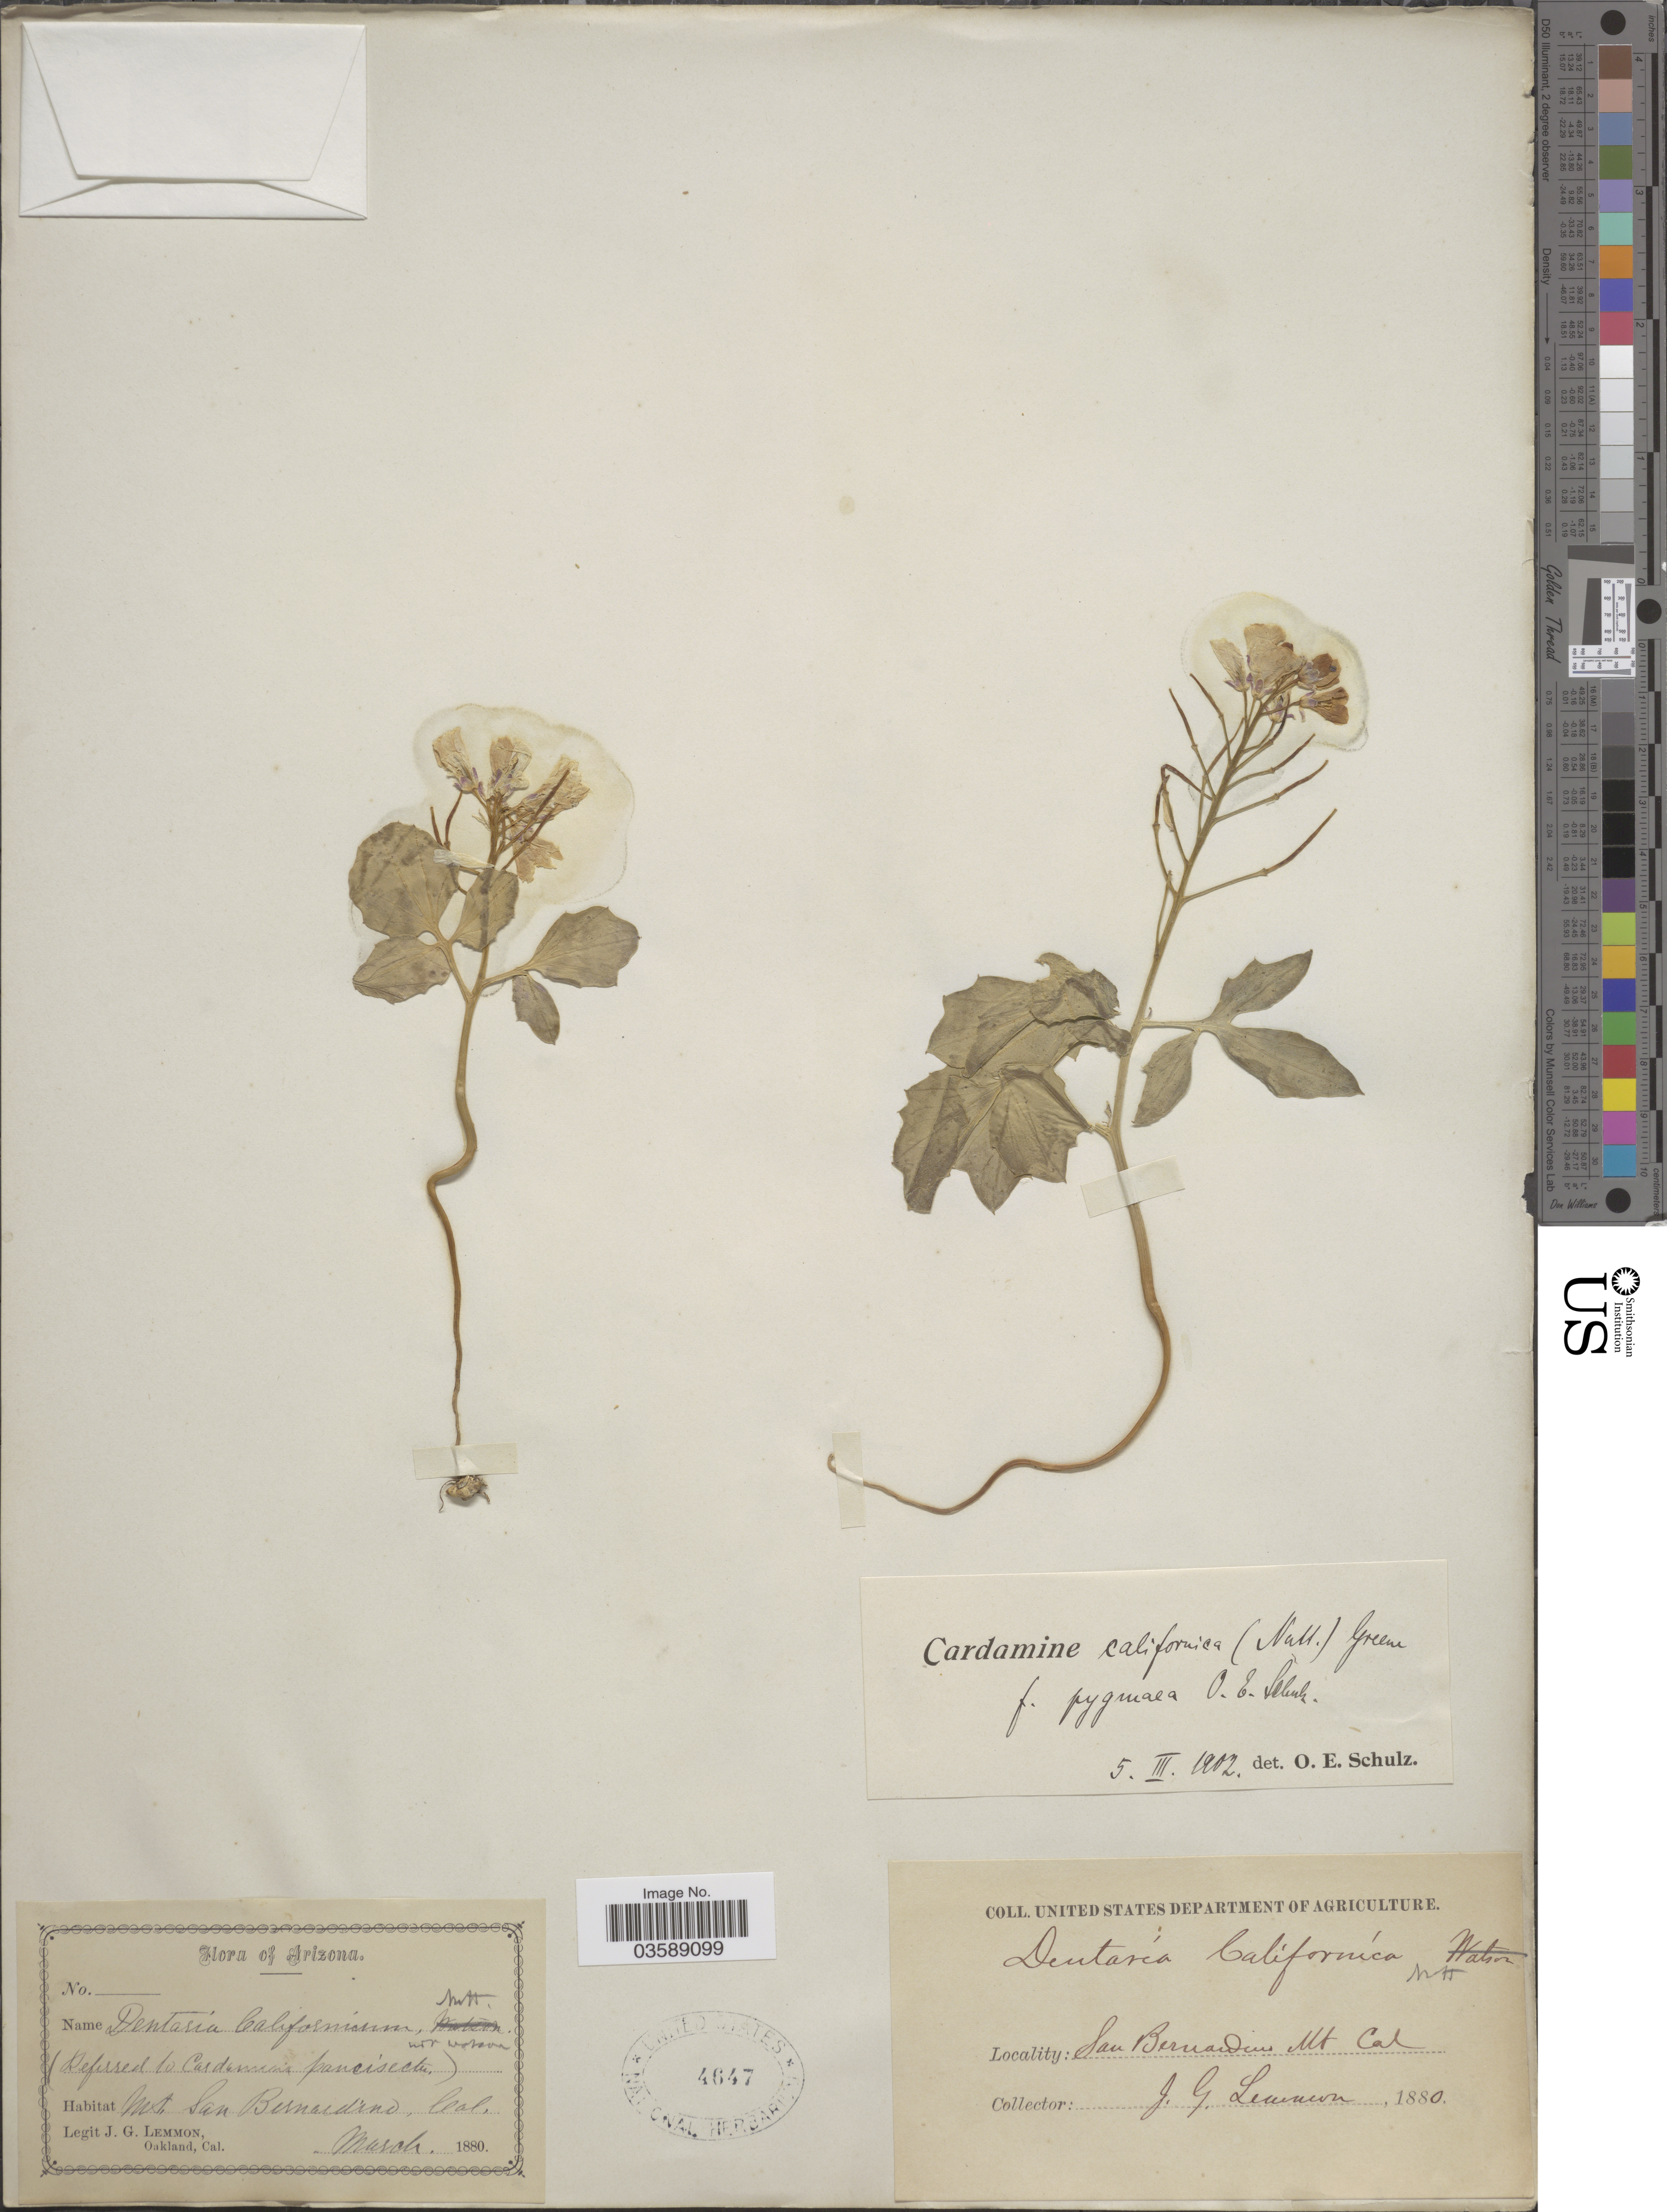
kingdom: Plantae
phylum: Tracheophyta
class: Magnoliopsida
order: Brassicales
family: Brassicaceae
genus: Cardamine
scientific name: Cardamine californica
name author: (Nutt.) Greene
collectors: J. Lemmon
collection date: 1880-03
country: United States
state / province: California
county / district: San Bernardino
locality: Mt. San Bernardino.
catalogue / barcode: US 4647